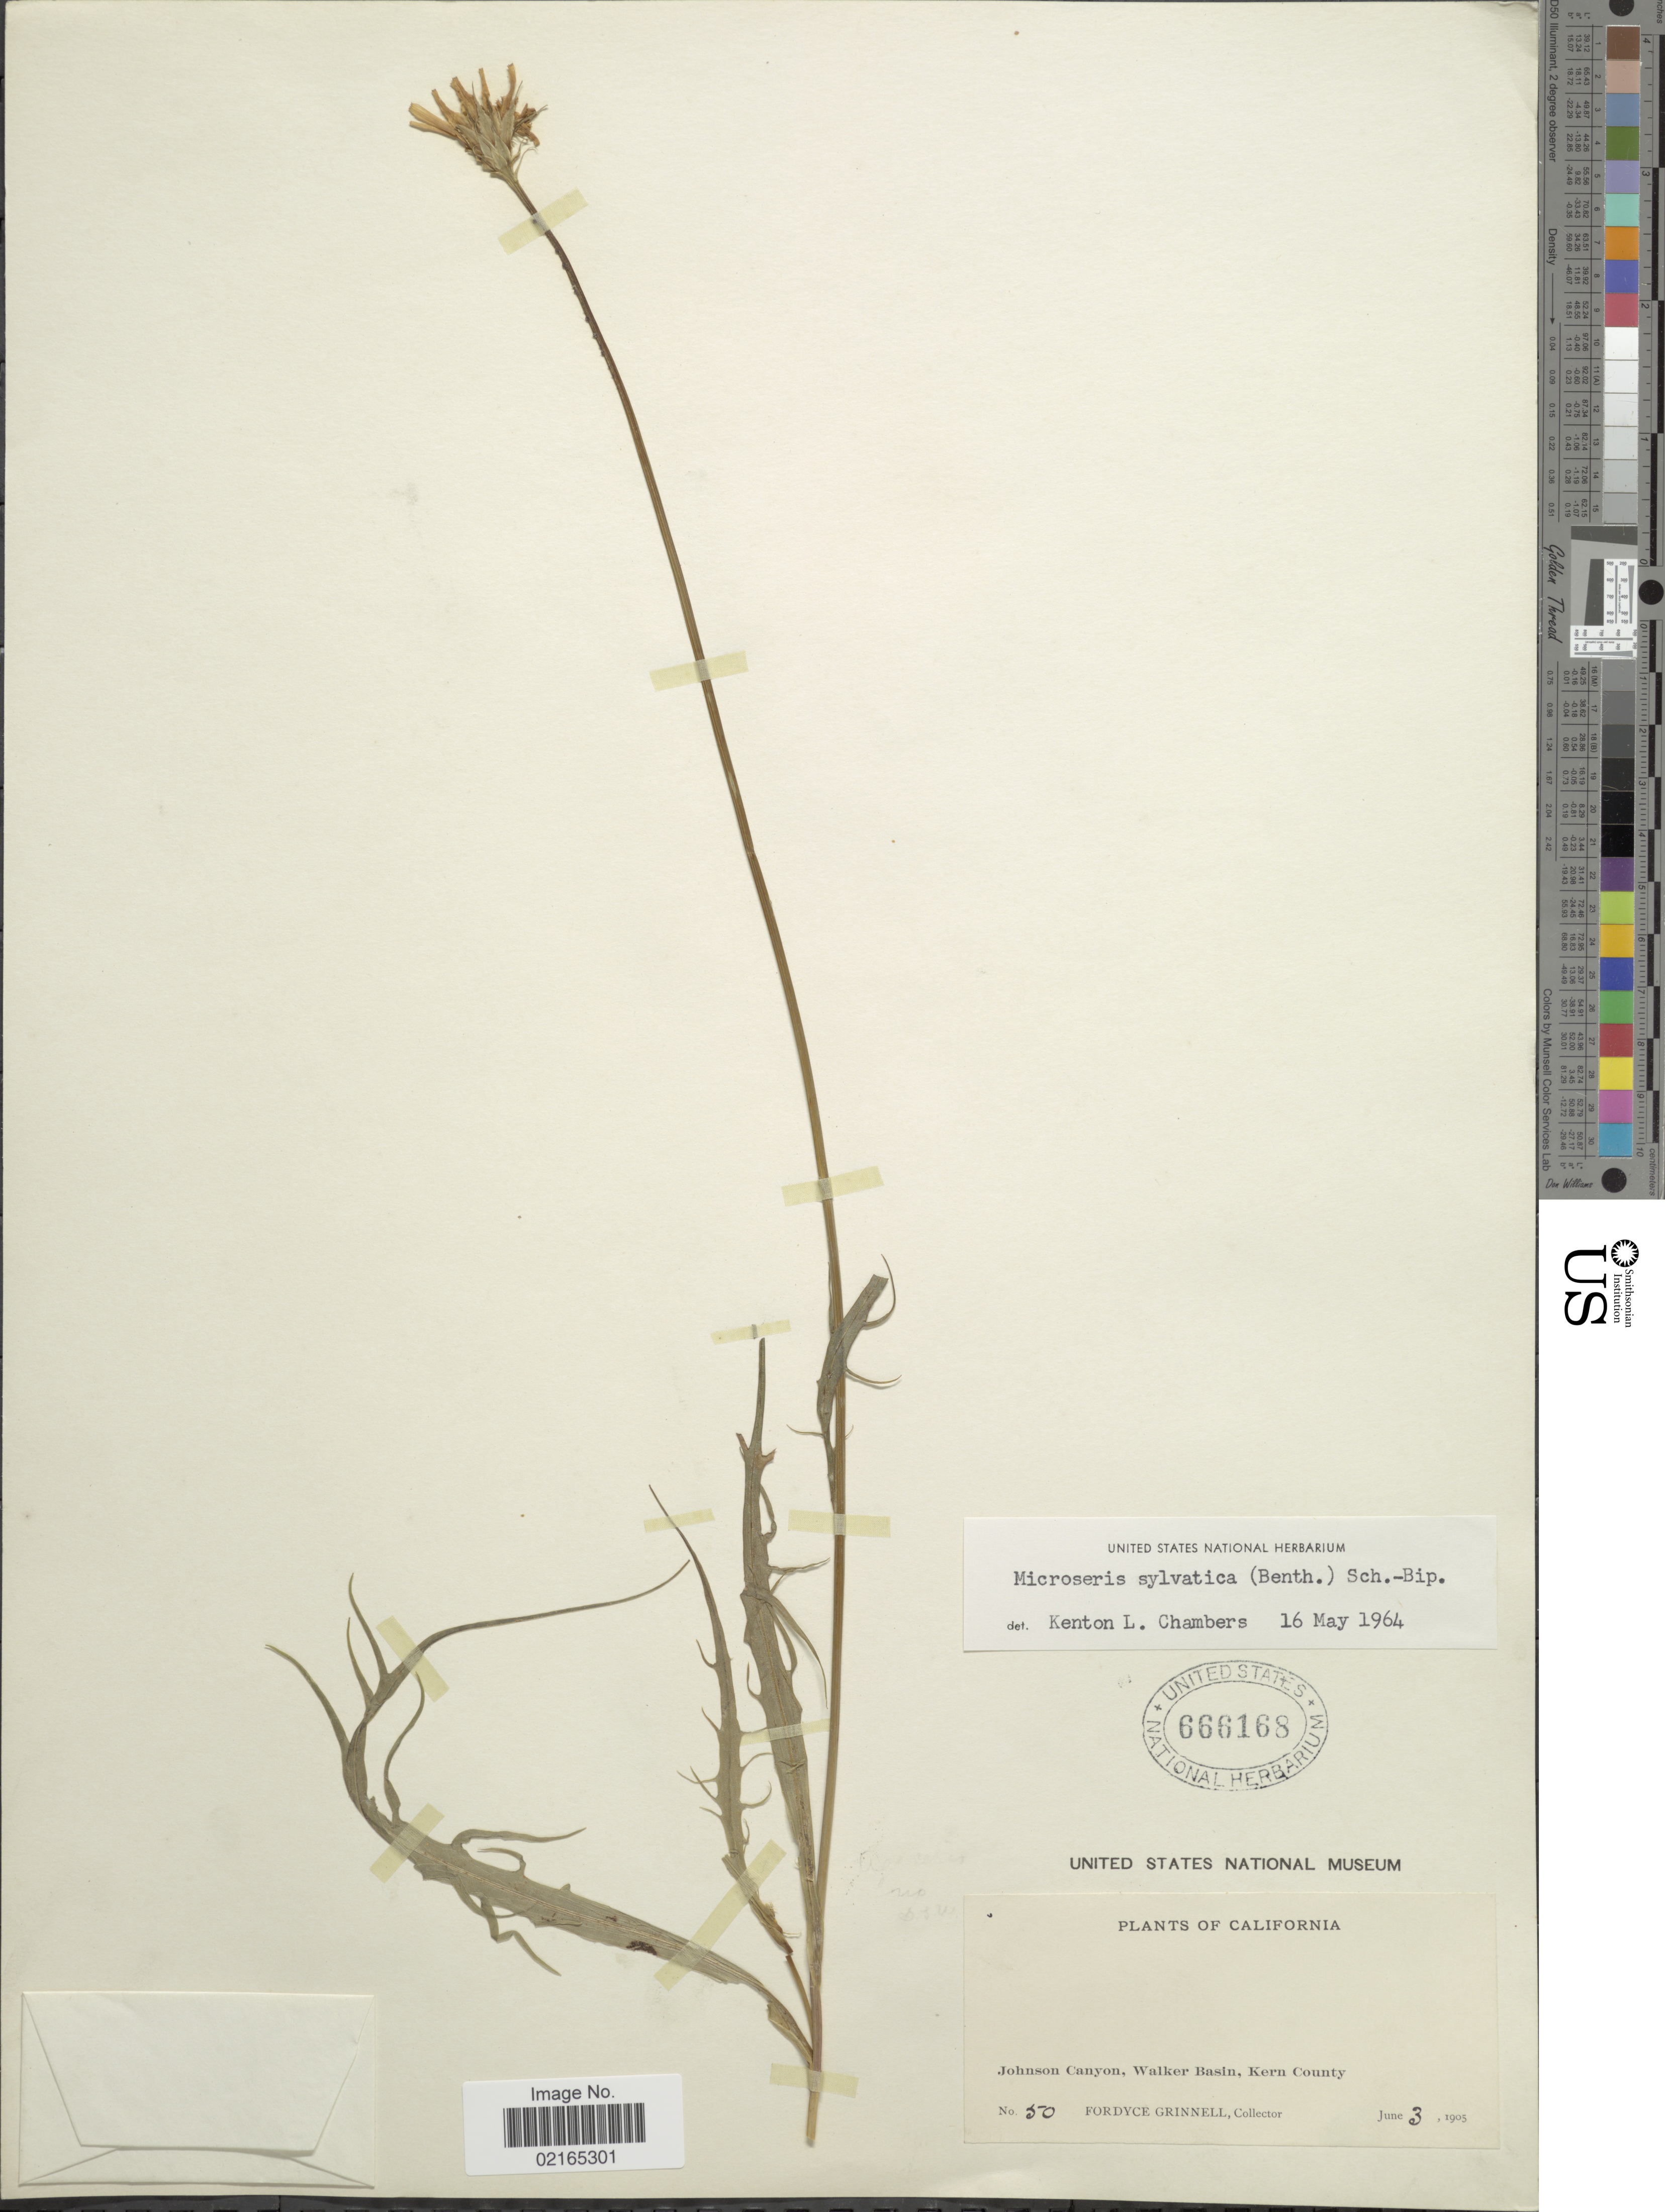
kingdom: Plantae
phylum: Tracheophyta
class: Magnoliopsida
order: Asterales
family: Asteraceae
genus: Microseris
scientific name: Microseris sylvatica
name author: (Benth.) Sch. Bip.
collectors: F. Grinnell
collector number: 50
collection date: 1905-06-03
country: United States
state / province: California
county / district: Kern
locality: Johnson Canyon, Walker Basin, Kern County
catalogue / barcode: US 666168